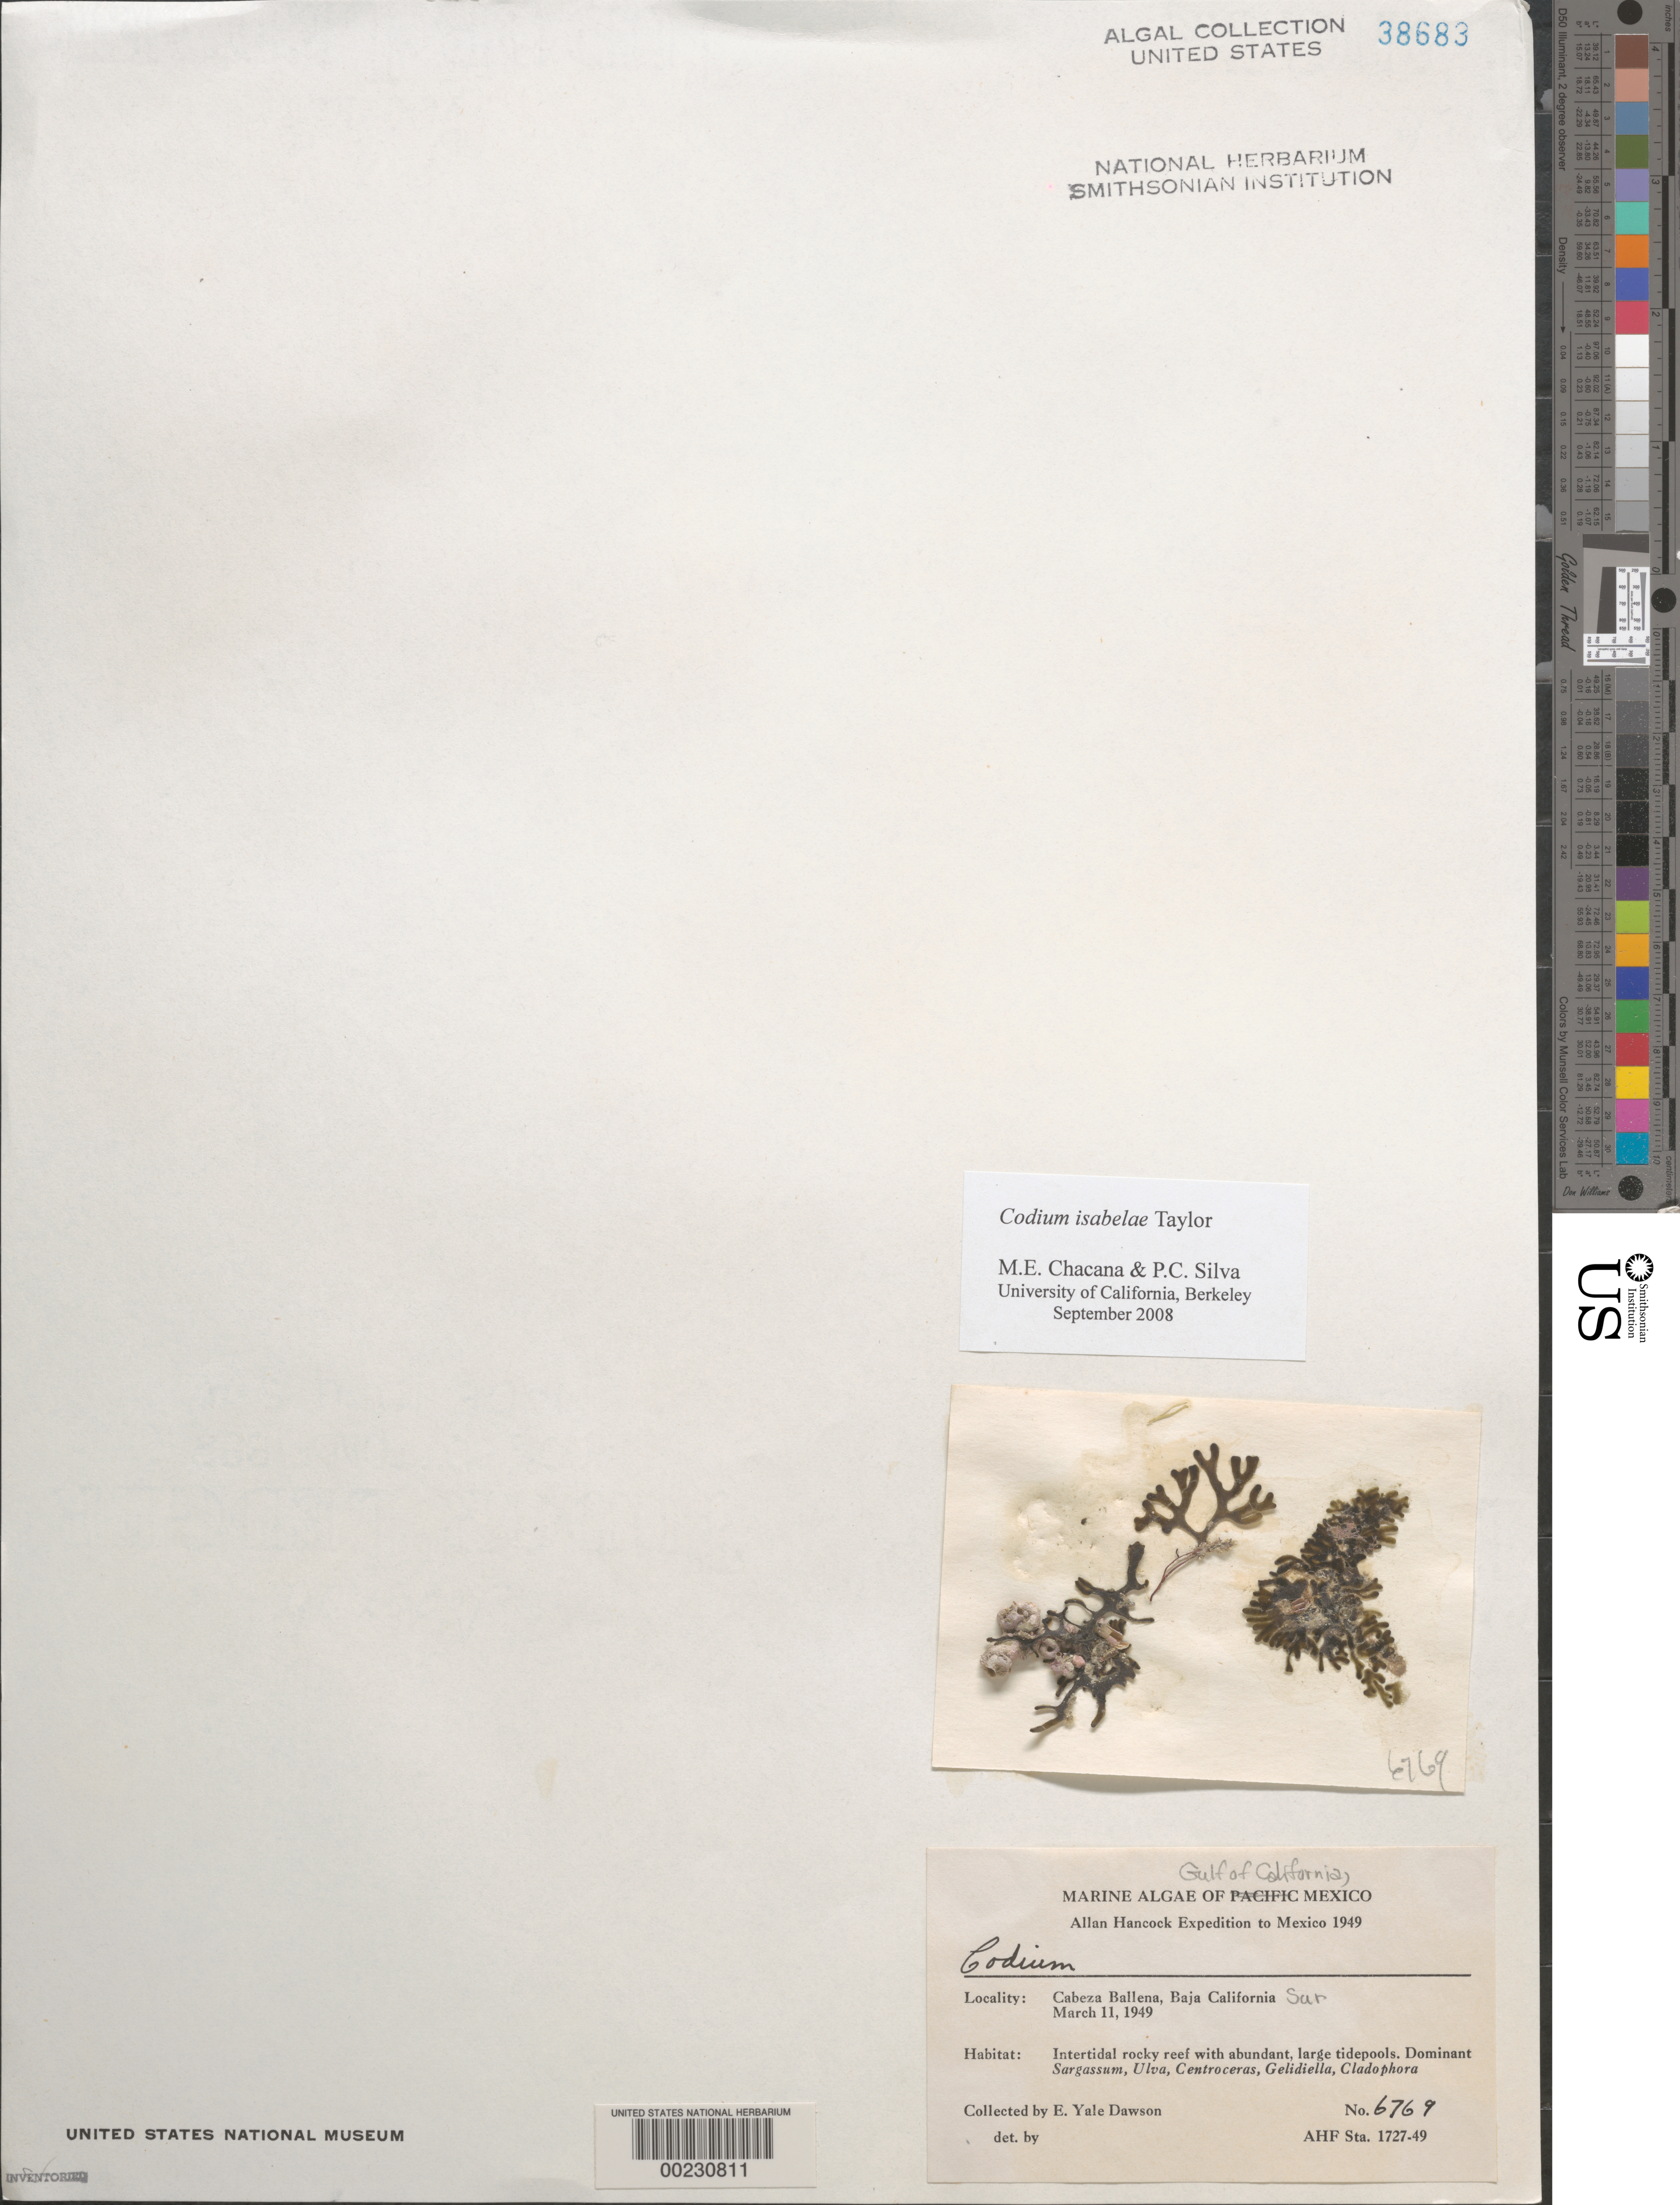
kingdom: Plantae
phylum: Chlorophyta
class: Ulvophyceae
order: Bryopsidales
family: Codiaceae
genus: Codium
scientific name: Codium isabelae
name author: W.R. Taylor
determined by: Chacana, M. E.; Silva, P. C.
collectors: E. Y. Dawson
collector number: EYD 6769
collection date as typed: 11 Mar 1949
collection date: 1949-03-11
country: Mexico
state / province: Baja California Sur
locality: Cabeza Ballena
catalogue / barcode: US 38683